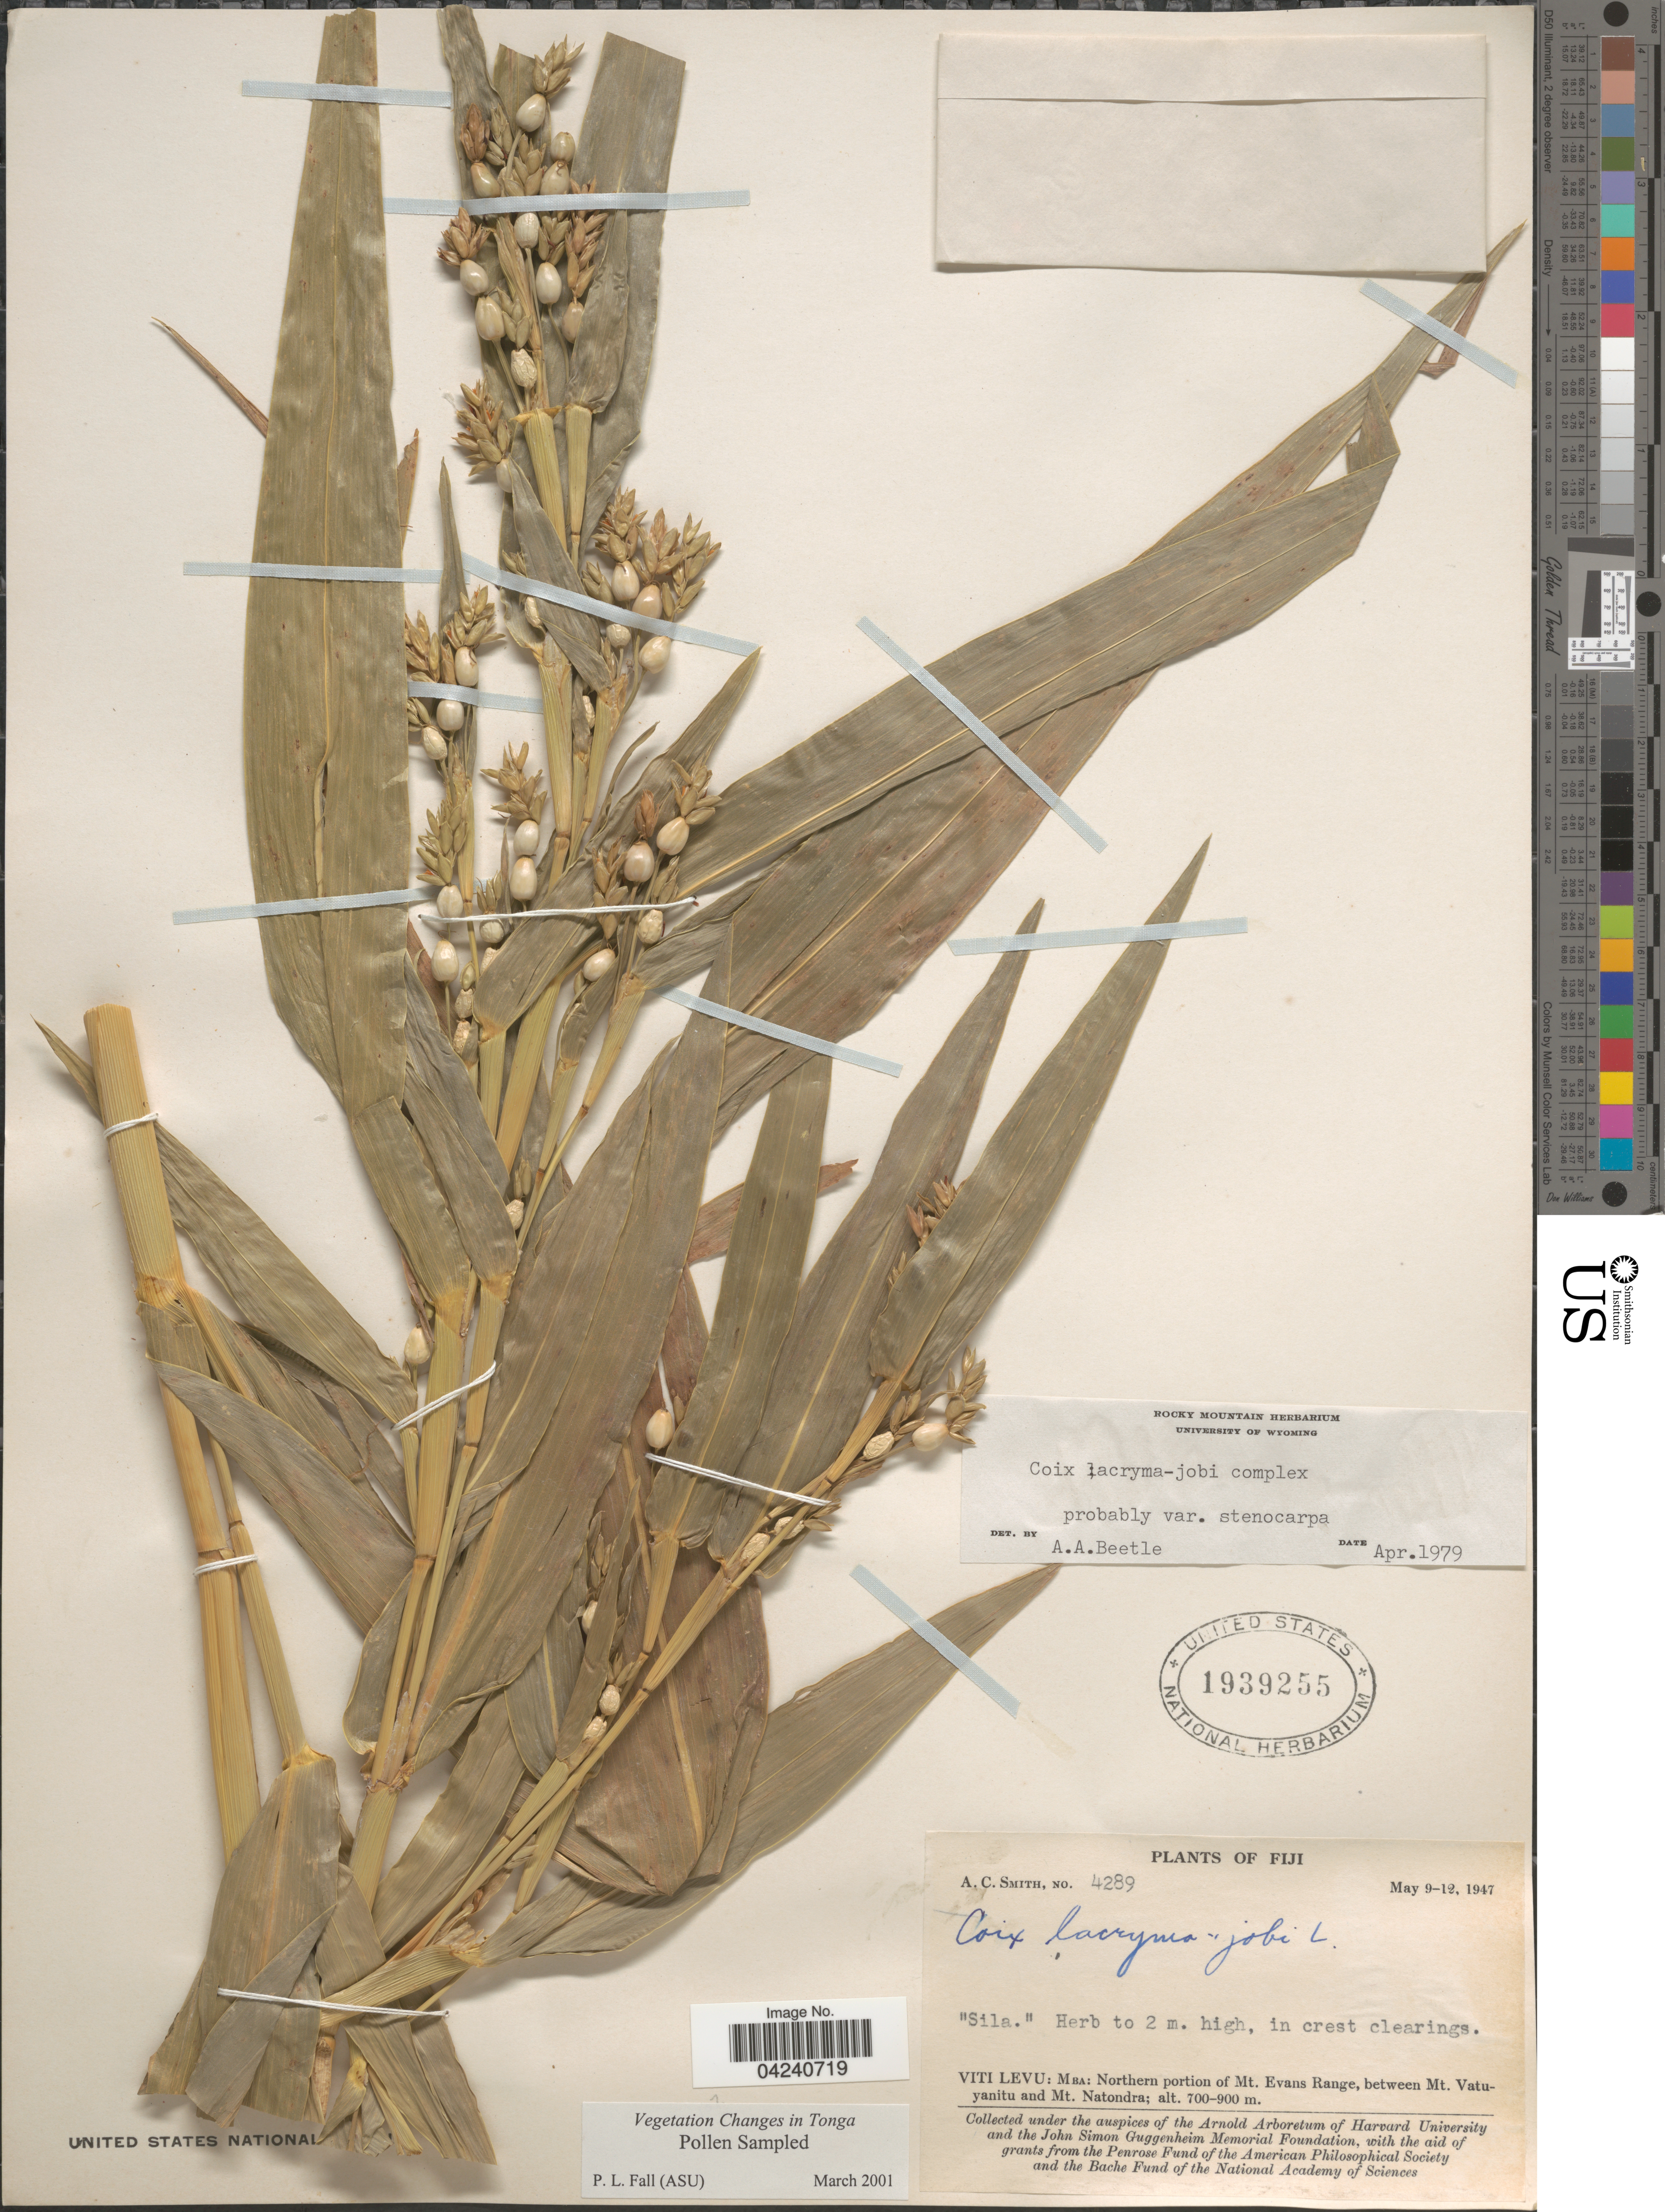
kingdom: Plantae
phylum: Tracheophyta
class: Liliopsida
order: Poales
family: Poaceae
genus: Coix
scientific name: Coix lacryma-jobi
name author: L.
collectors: A. C. Smith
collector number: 4289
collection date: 1947-05-09/1947-05-12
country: Fiji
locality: Viti Levu: Mba: Northern portion of Mt. Evans Range, between Mt. Vatuyanitu and Mt. Natondra.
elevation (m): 700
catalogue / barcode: US 1939255